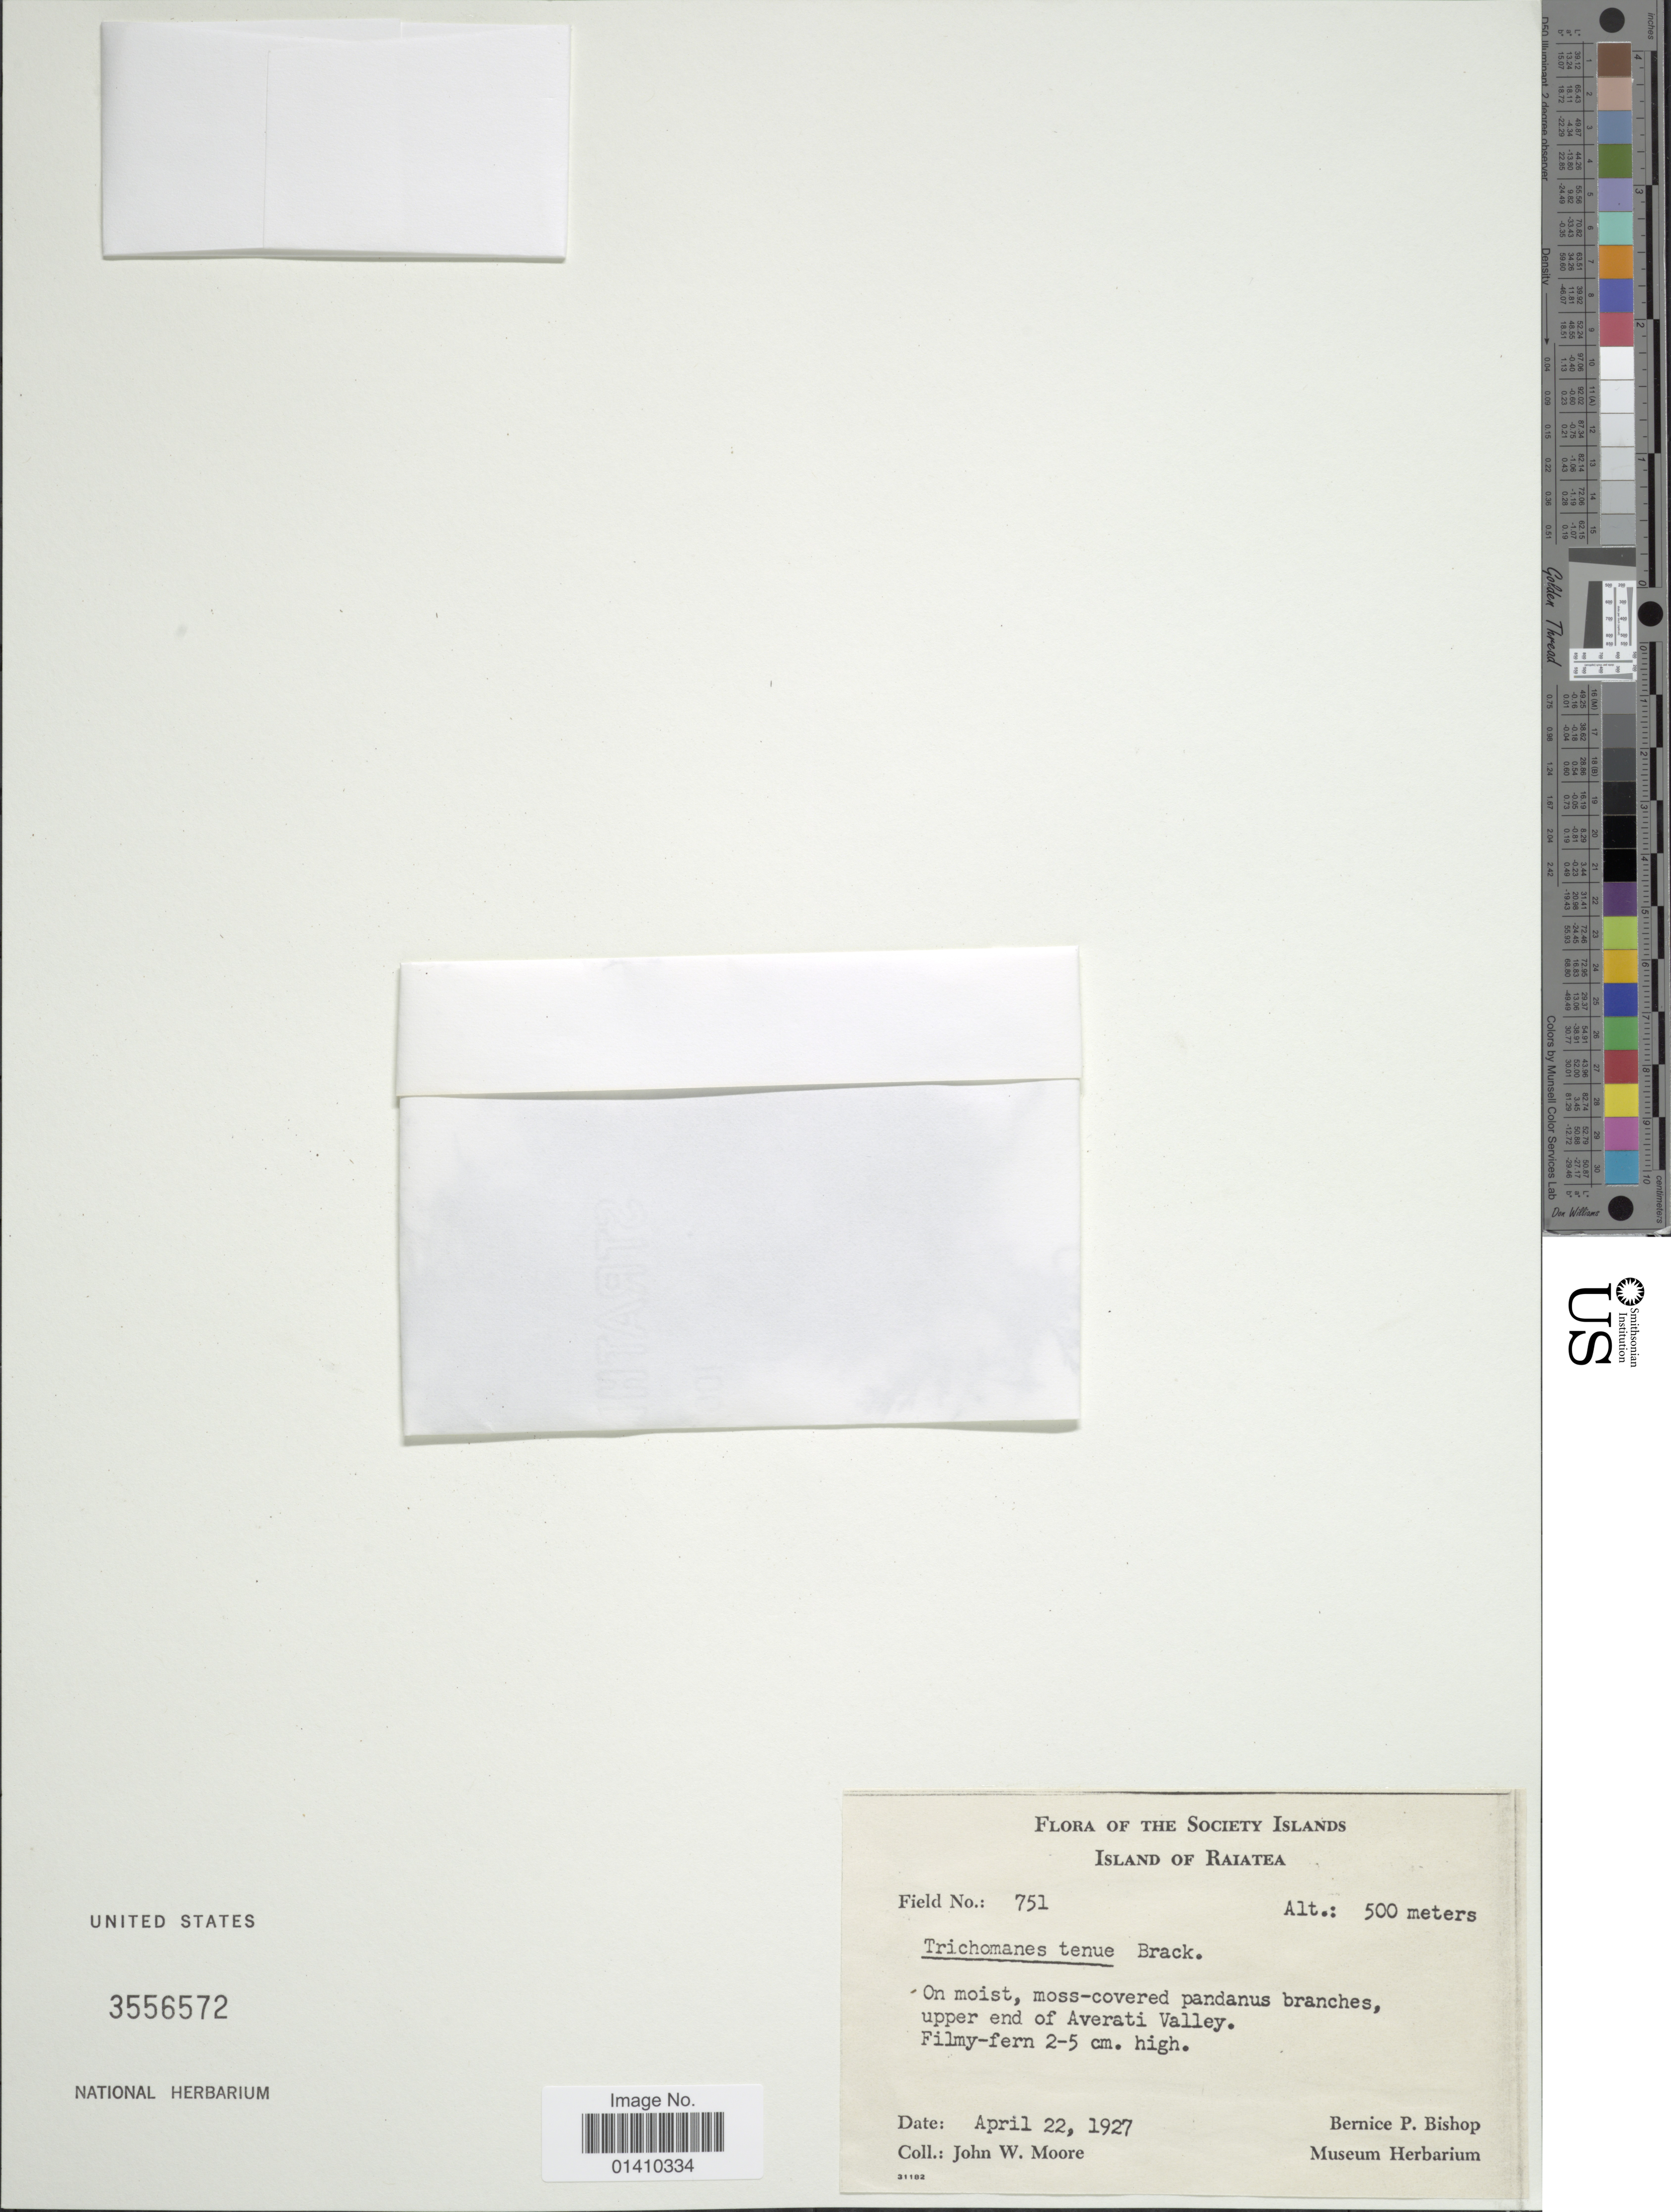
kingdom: Plantae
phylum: Tracheophyta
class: Polypodiopsida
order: Hymenophyllales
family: Hymenophyllaceae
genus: Polyphlebium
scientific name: Polyphlebium tenue (Brack.) comb. ined., 2015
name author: (Brack.)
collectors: J. W. Moore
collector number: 751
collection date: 1927-04-22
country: French Polynesia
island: Raiatea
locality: Island of Raiatea, uooer end of Averati Valley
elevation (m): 500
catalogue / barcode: US 3556572